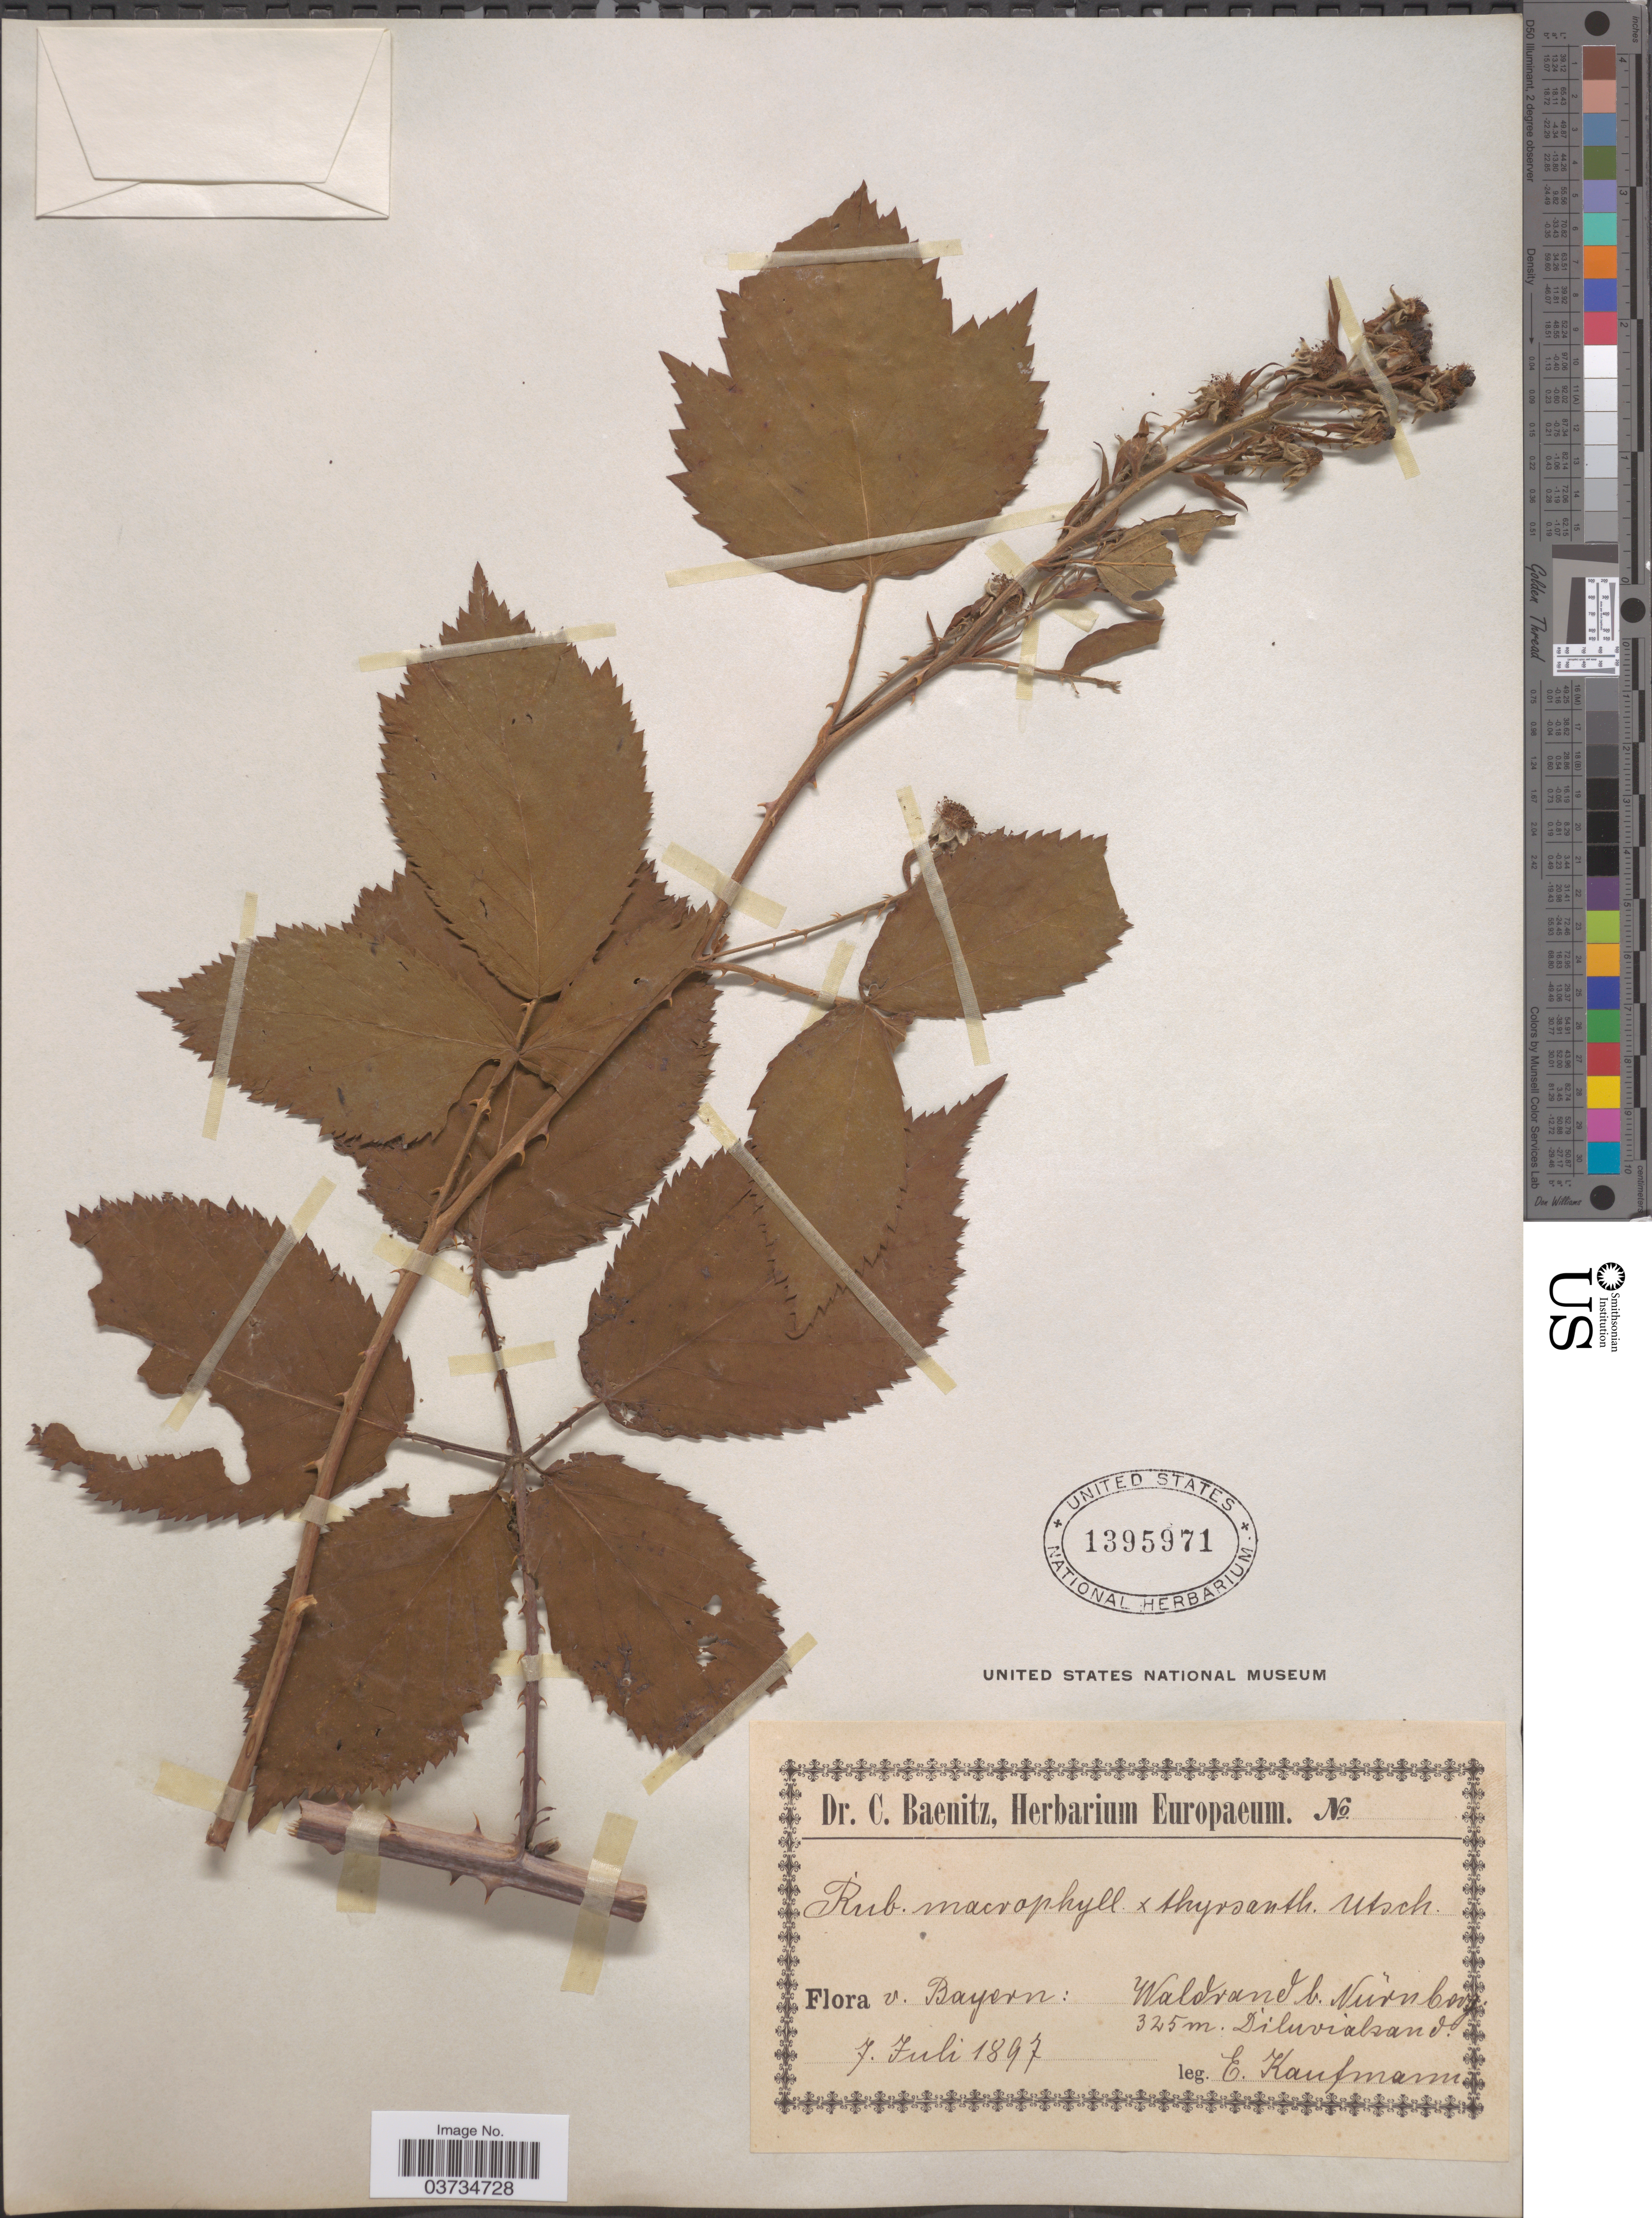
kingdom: Plantae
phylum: Tracheophyta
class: Magnoliopsida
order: Rosales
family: Rosaceae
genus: Rubus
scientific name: Rubus macrophyllus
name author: Weihe & Nees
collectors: E. Kaufmann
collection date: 1897-07-07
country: Germany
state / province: Bayern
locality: Waldrand b. Nürnberg.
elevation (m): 325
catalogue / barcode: US 1395971